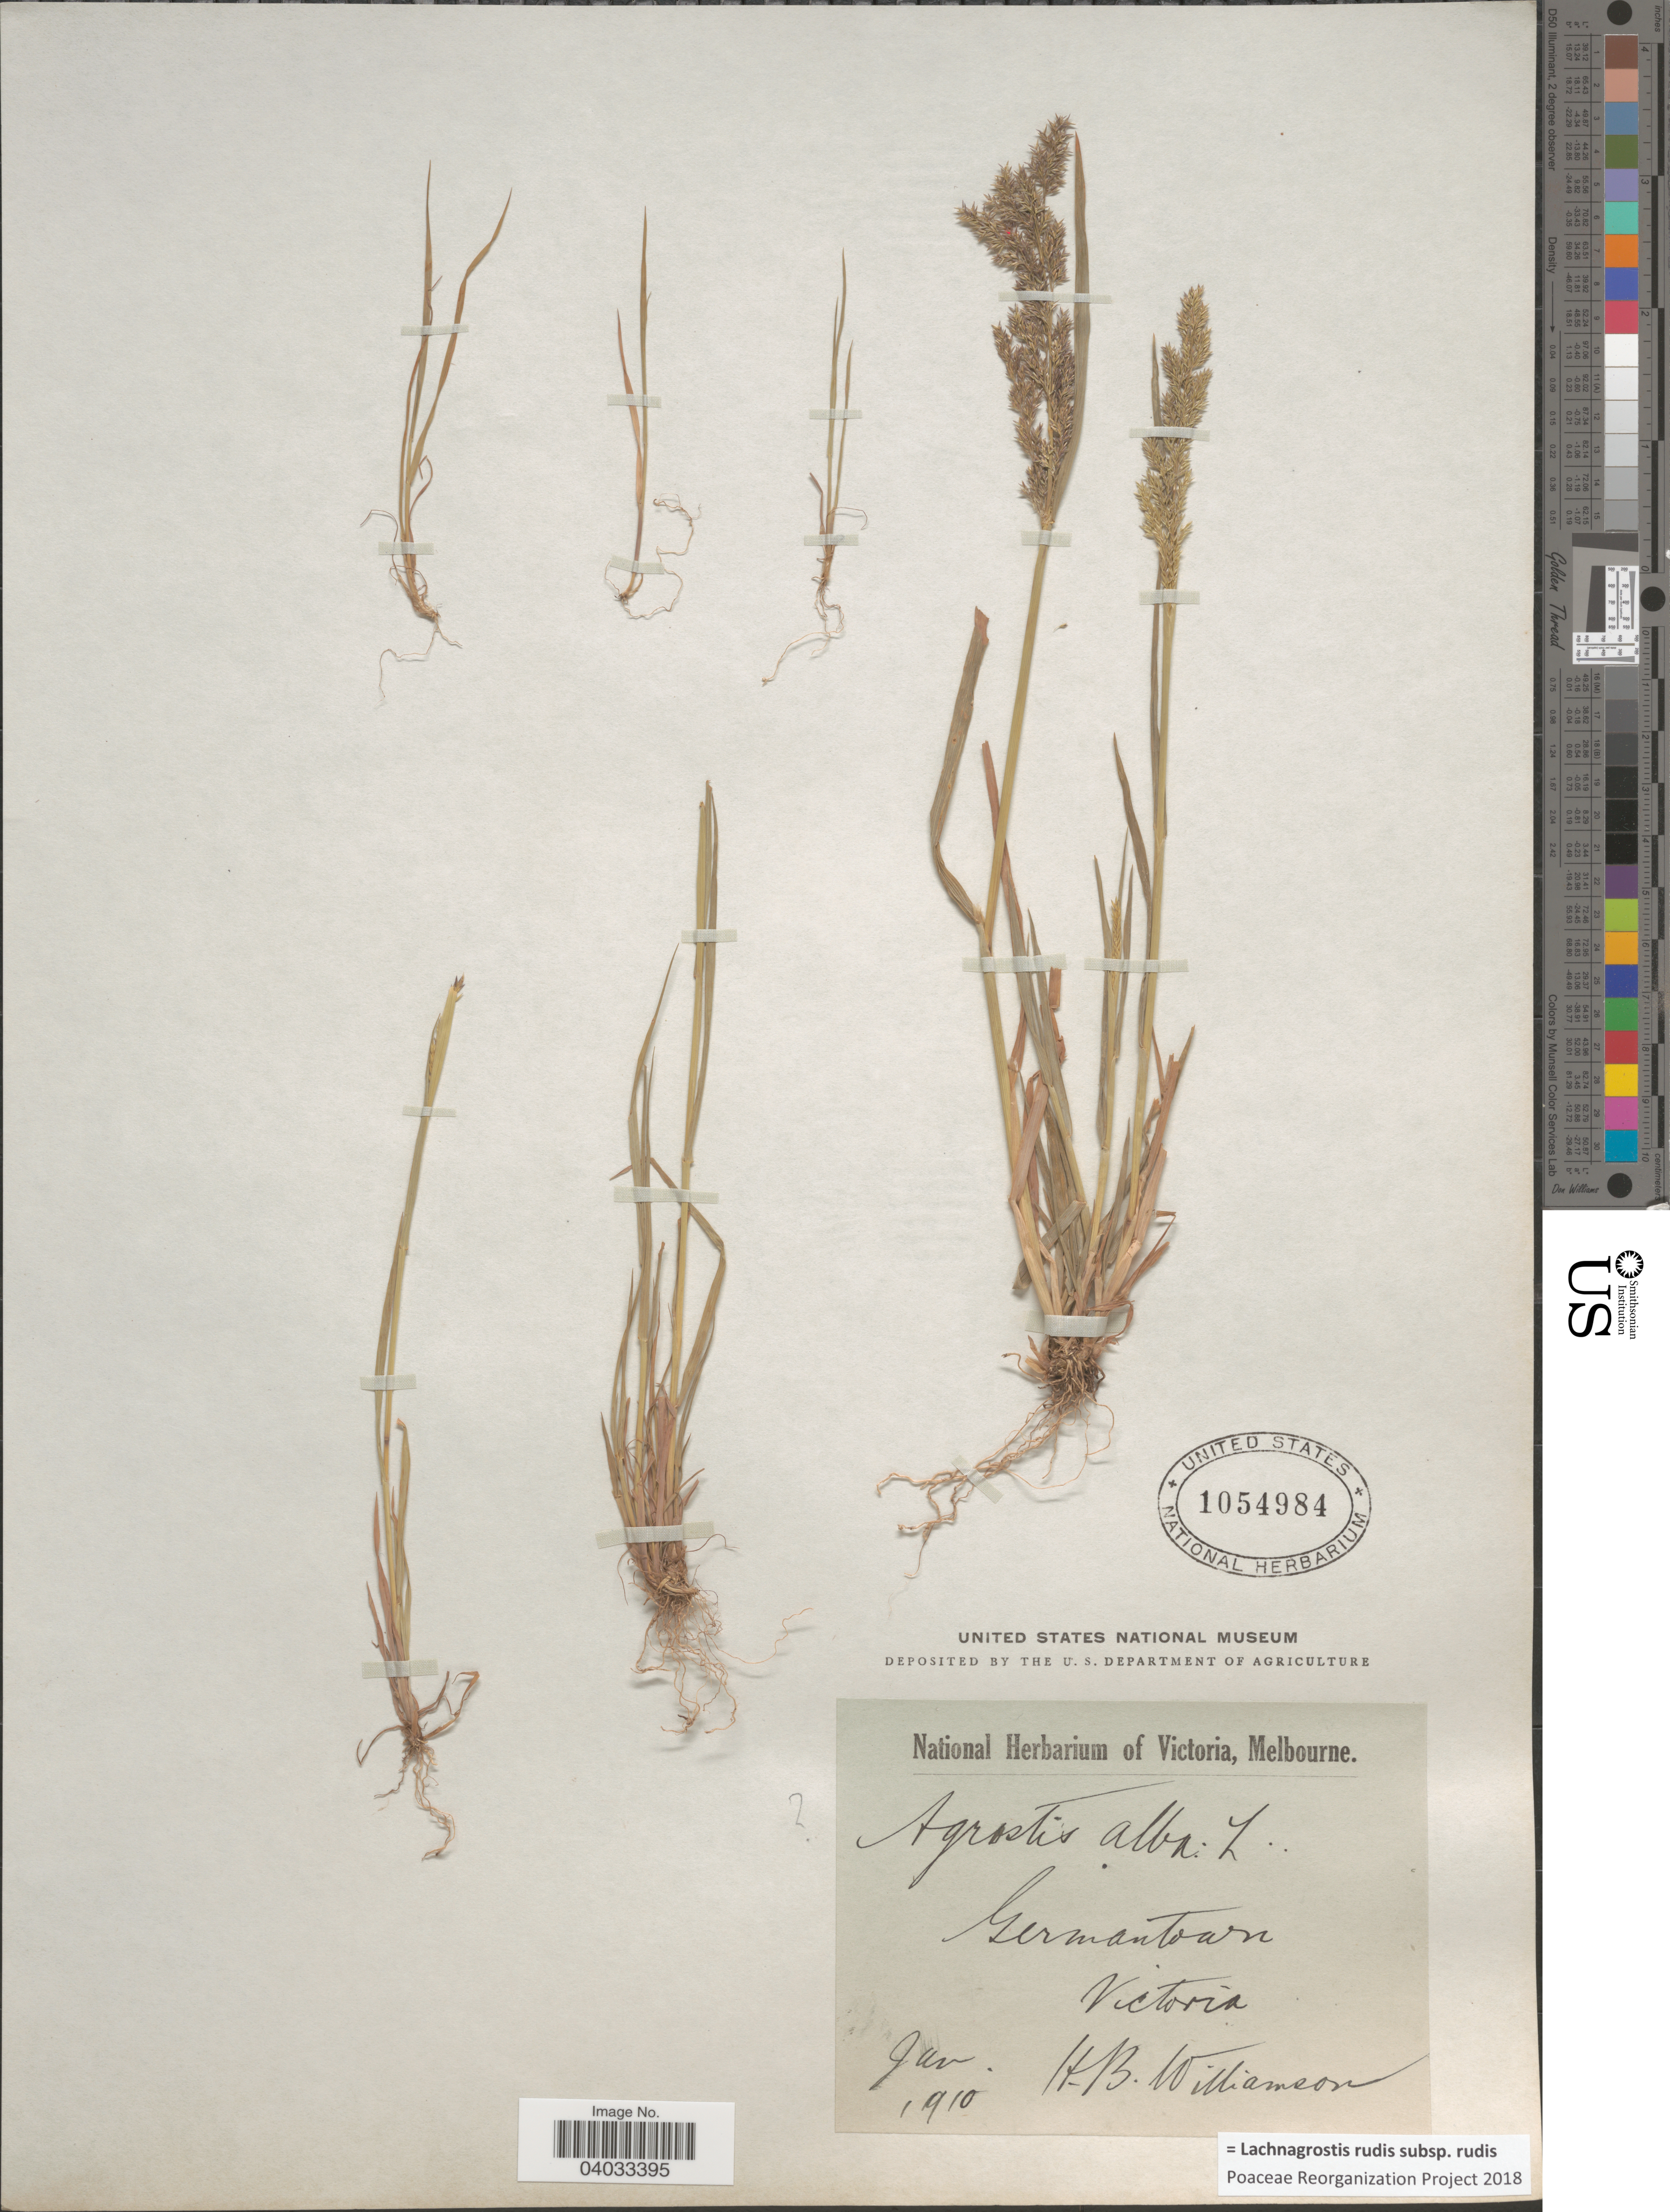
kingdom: Plantae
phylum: Tracheophyta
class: Liliopsida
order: Poales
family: Poaceae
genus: Lachnagrostis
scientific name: Lachnagrostis rudis subsp. rudis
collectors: H. Williamson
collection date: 1910-01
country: Australia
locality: Germantown Victoria.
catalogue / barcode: US 1054984